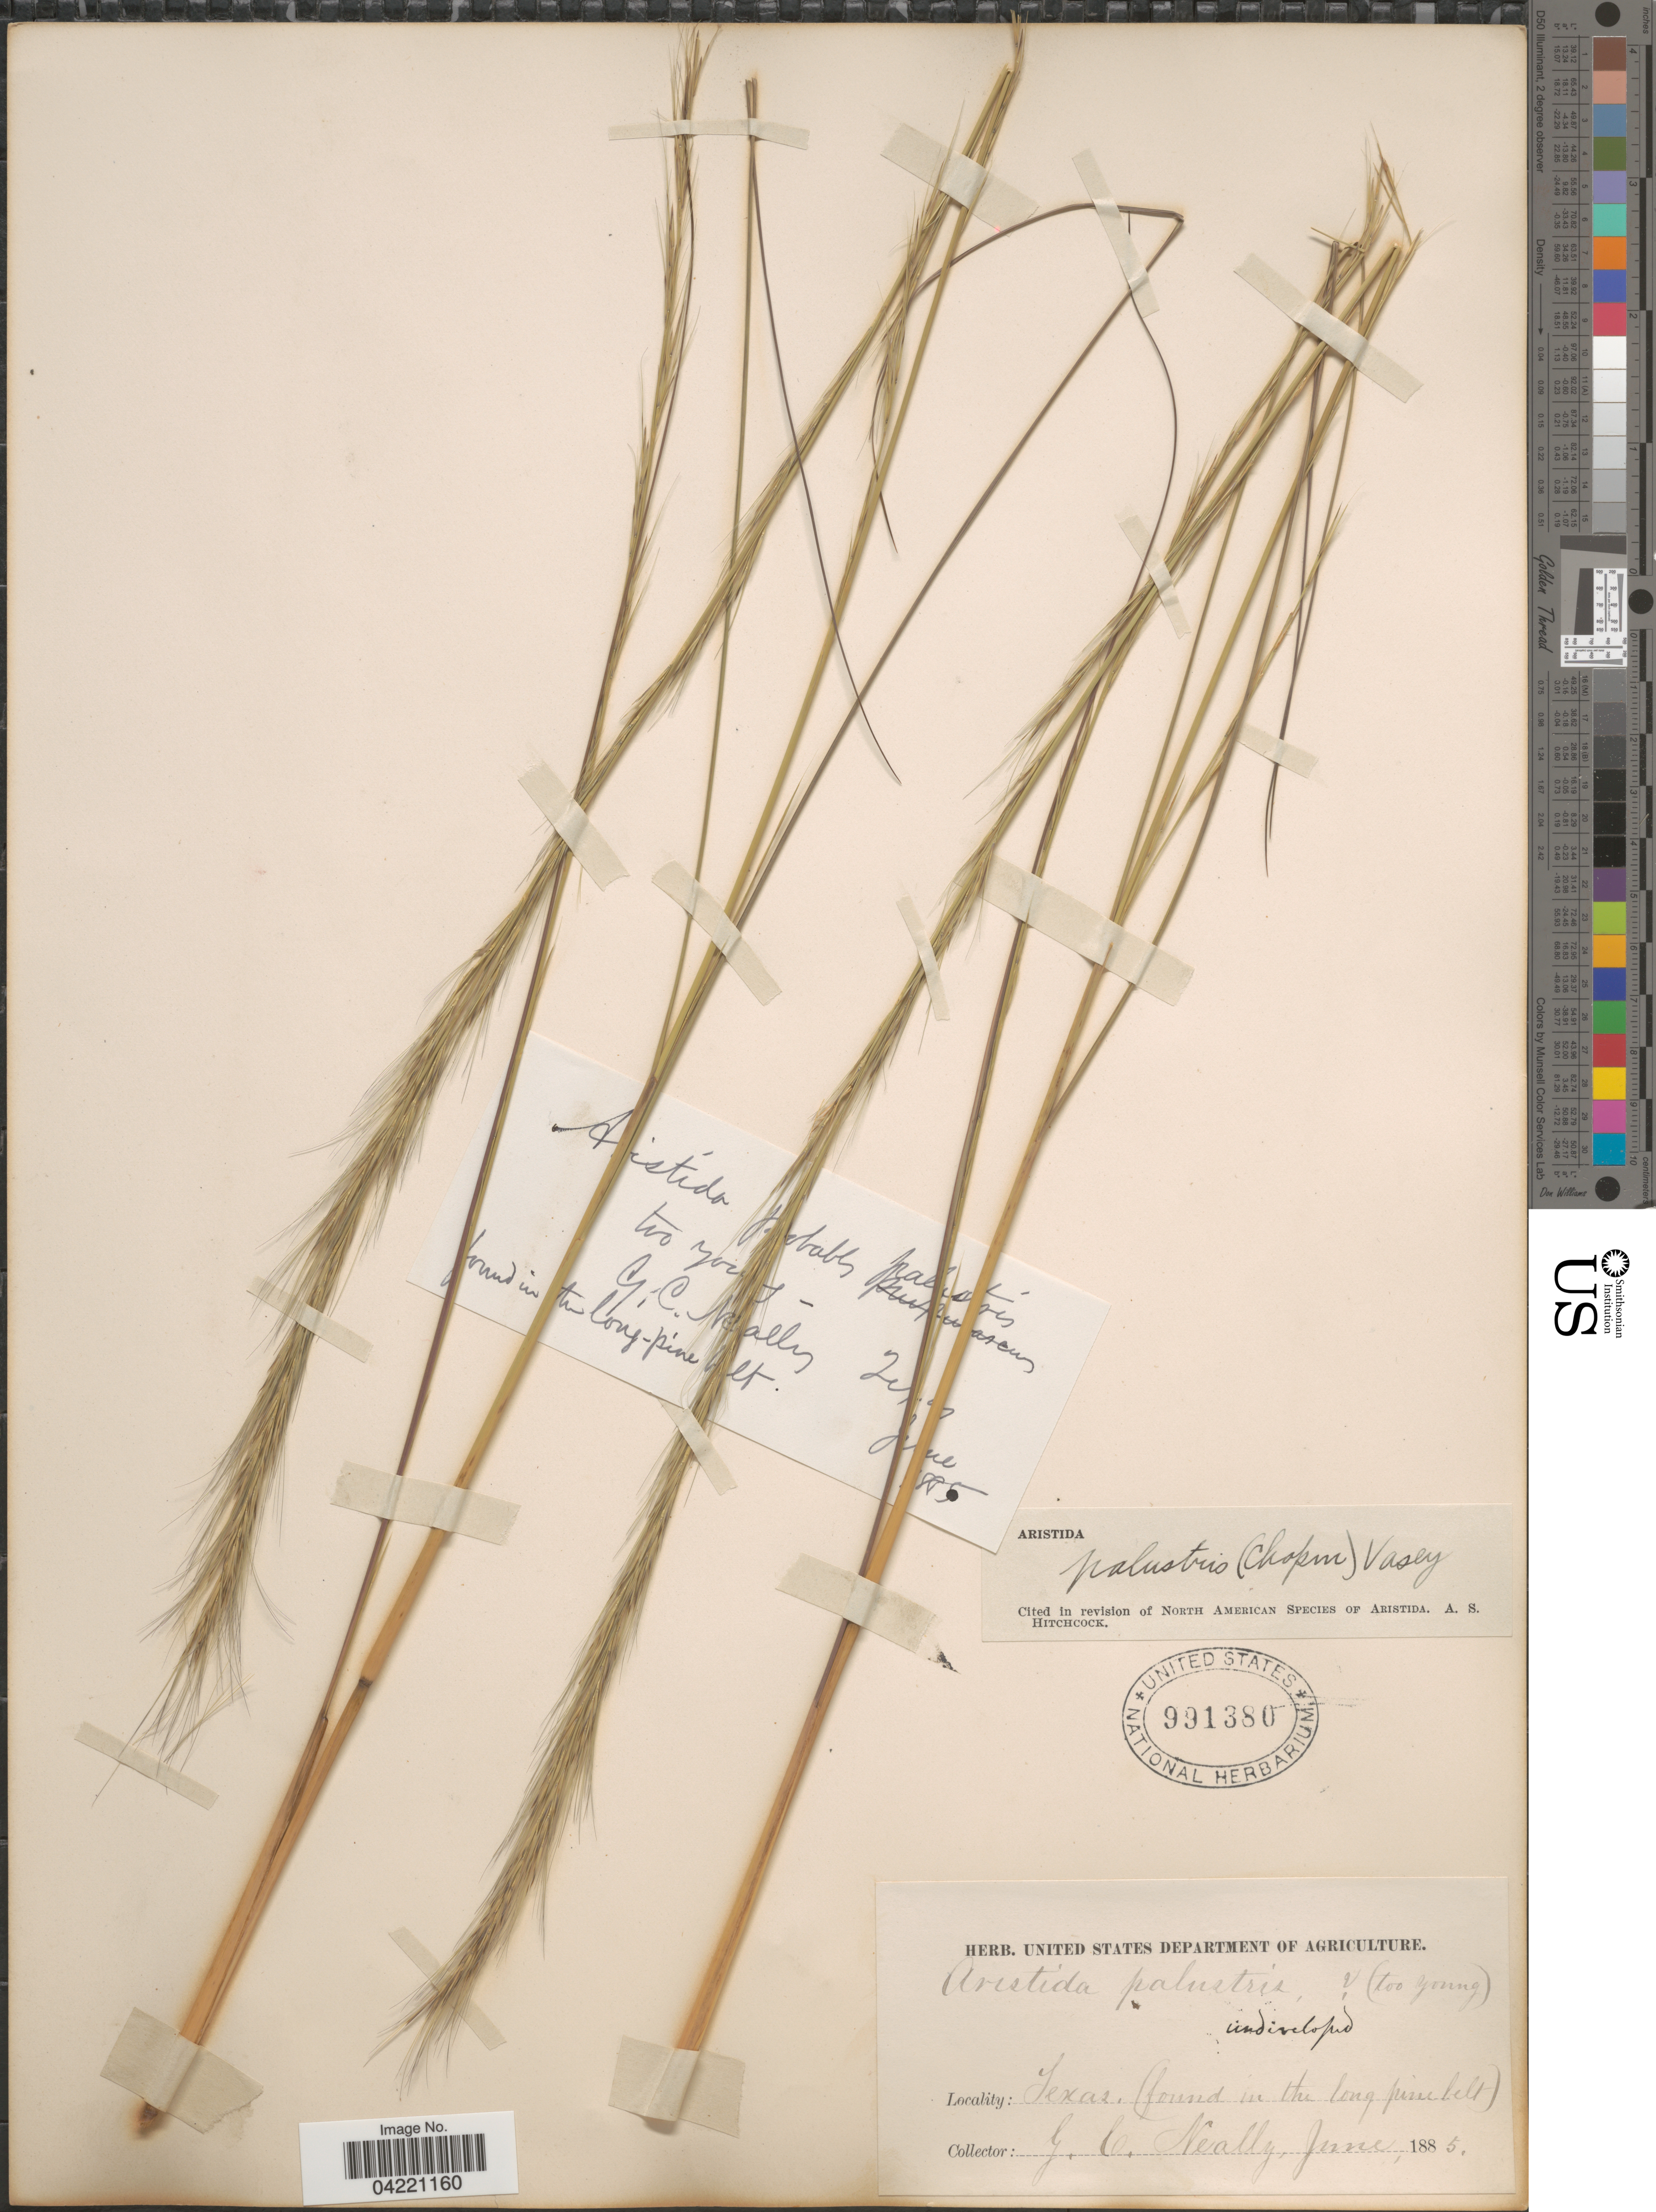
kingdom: Plantae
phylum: Tracheophyta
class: Liliopsida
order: Poales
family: Poaceae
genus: Aristida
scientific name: Aristida palustris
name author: (Chapm.) Vasey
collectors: G. Neally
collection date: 1885-06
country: United States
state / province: Texas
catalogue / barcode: US 991380